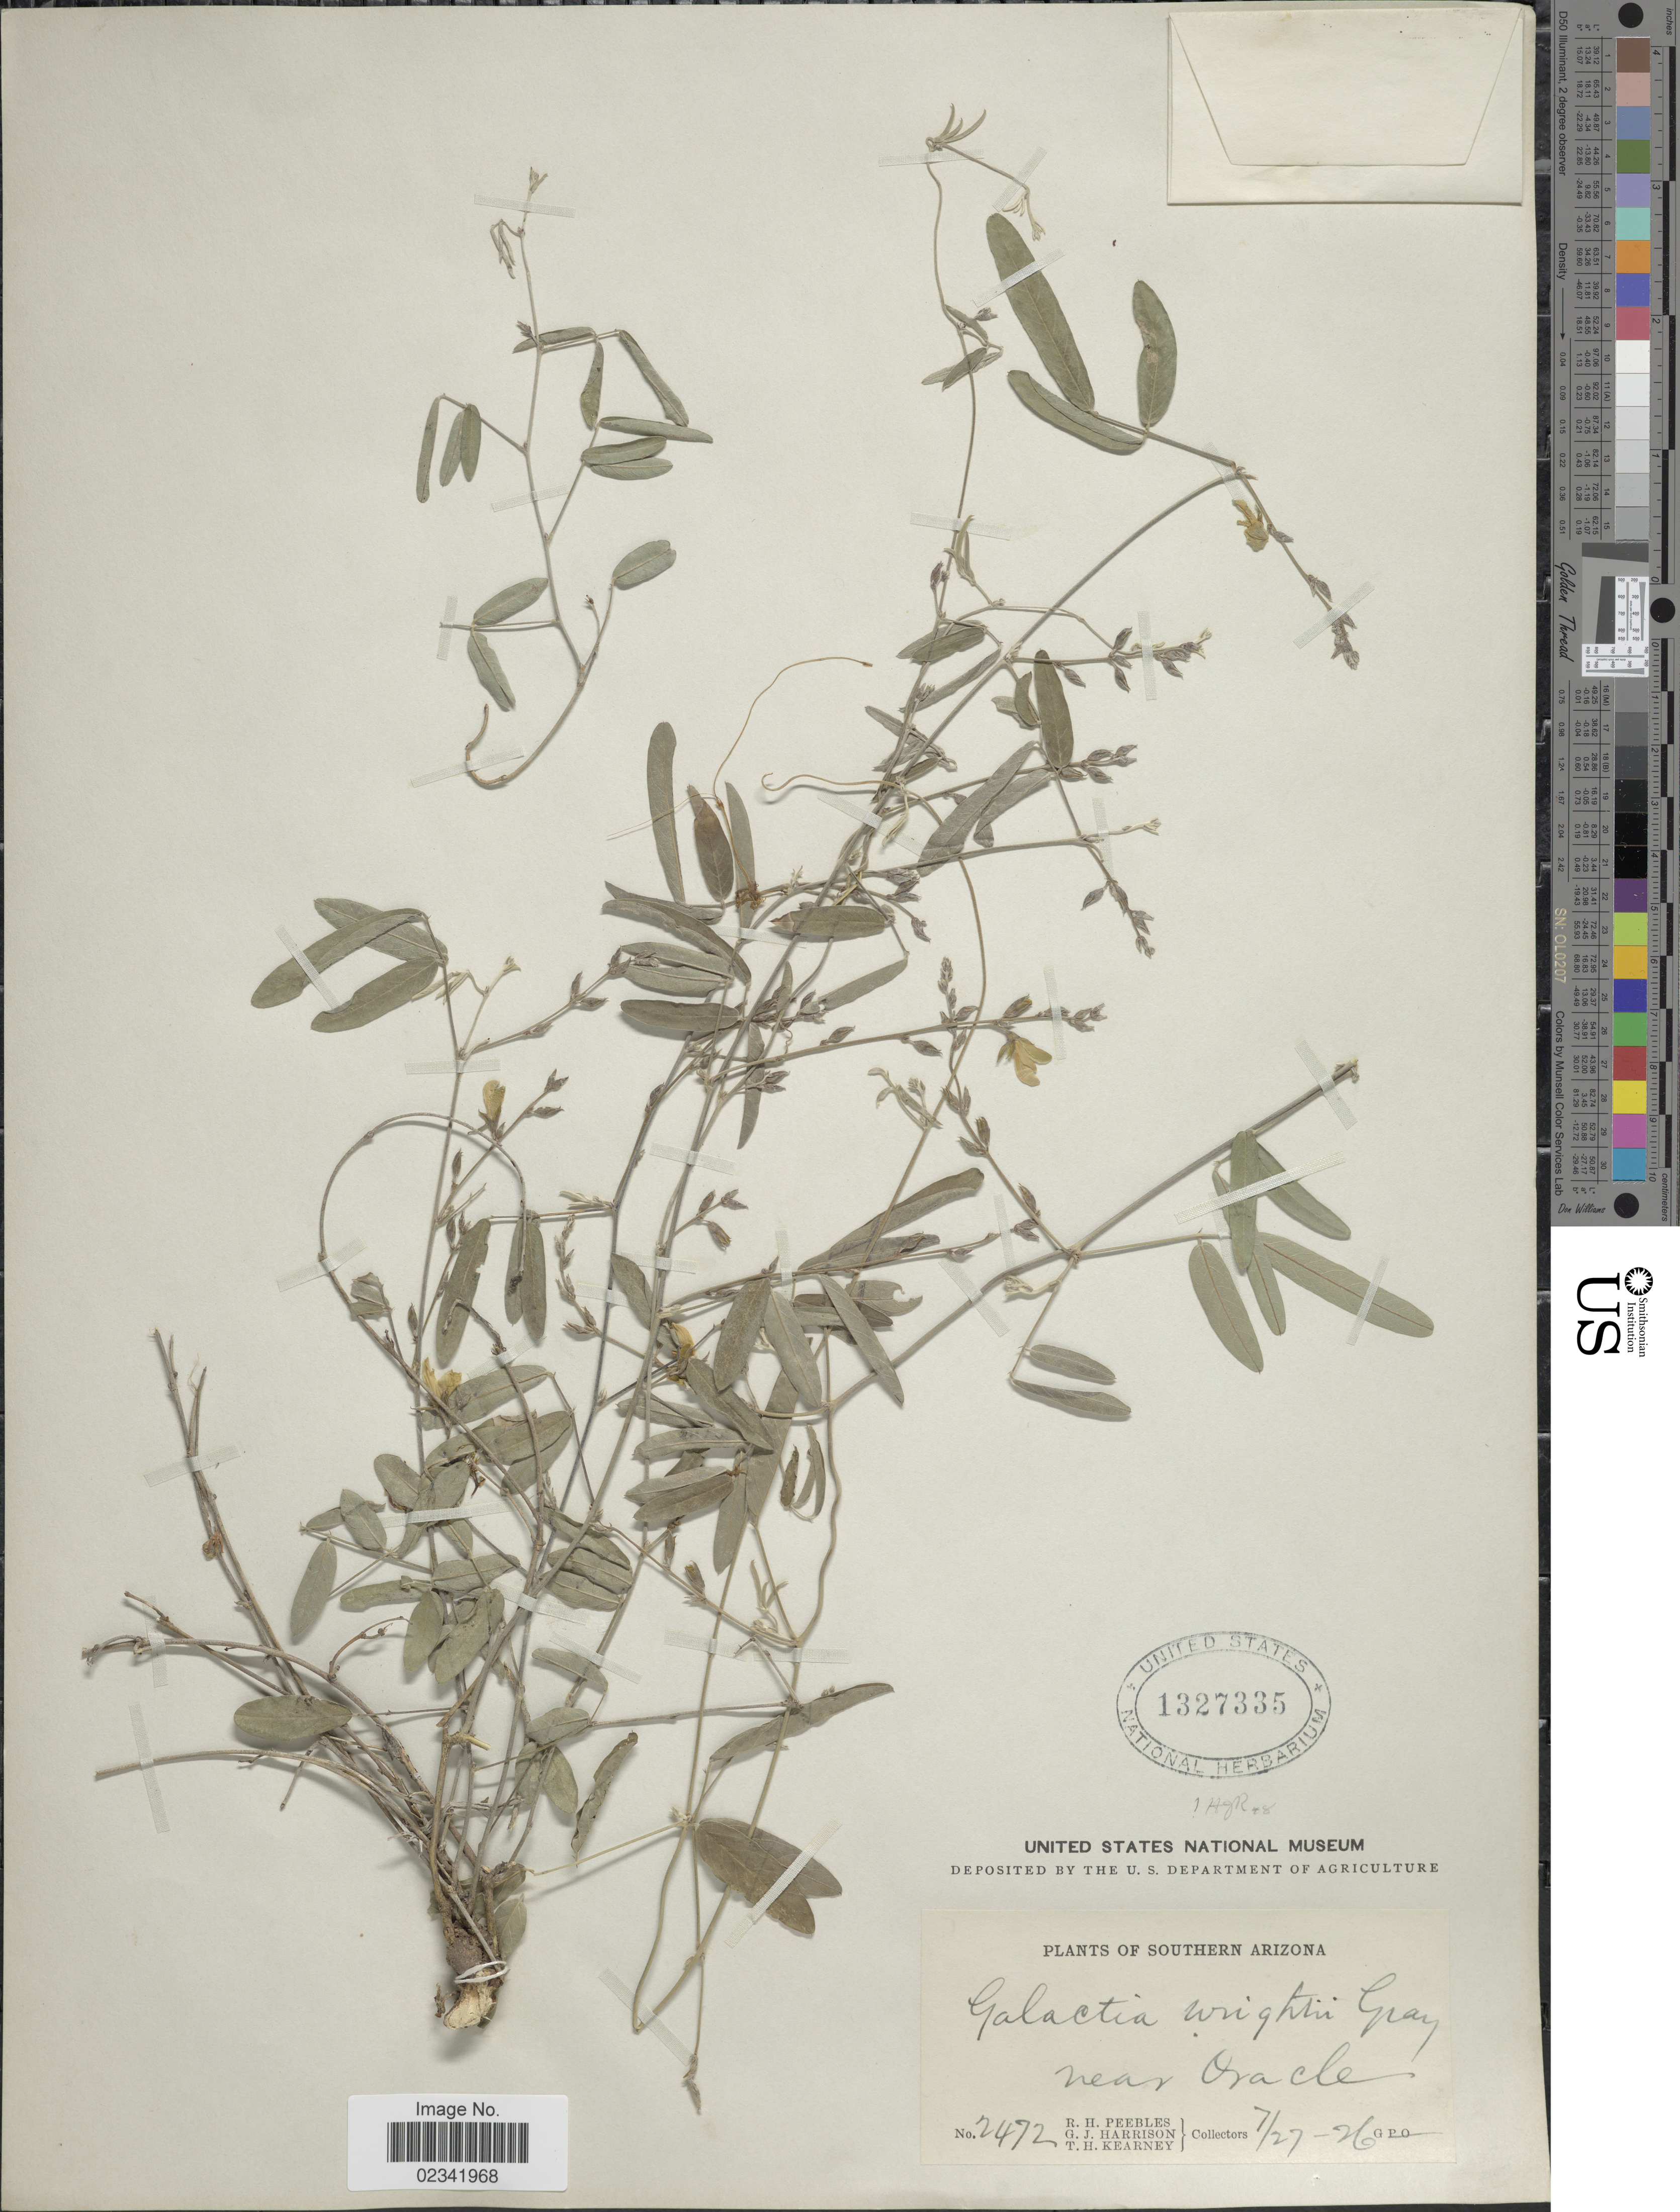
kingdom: Plantae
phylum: Tracheophyta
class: Magnoliopsida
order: Fabales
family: Fabaceae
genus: Galactia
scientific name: Galactia wrightii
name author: A. Gray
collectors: R. H. Peebles, G. J. Harrison & T. H. Kearney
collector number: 2472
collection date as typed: Transcribed d/m/y: 27/7/26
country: United States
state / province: Arizona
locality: Southern Arizona, near Oracle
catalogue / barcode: US 1327335